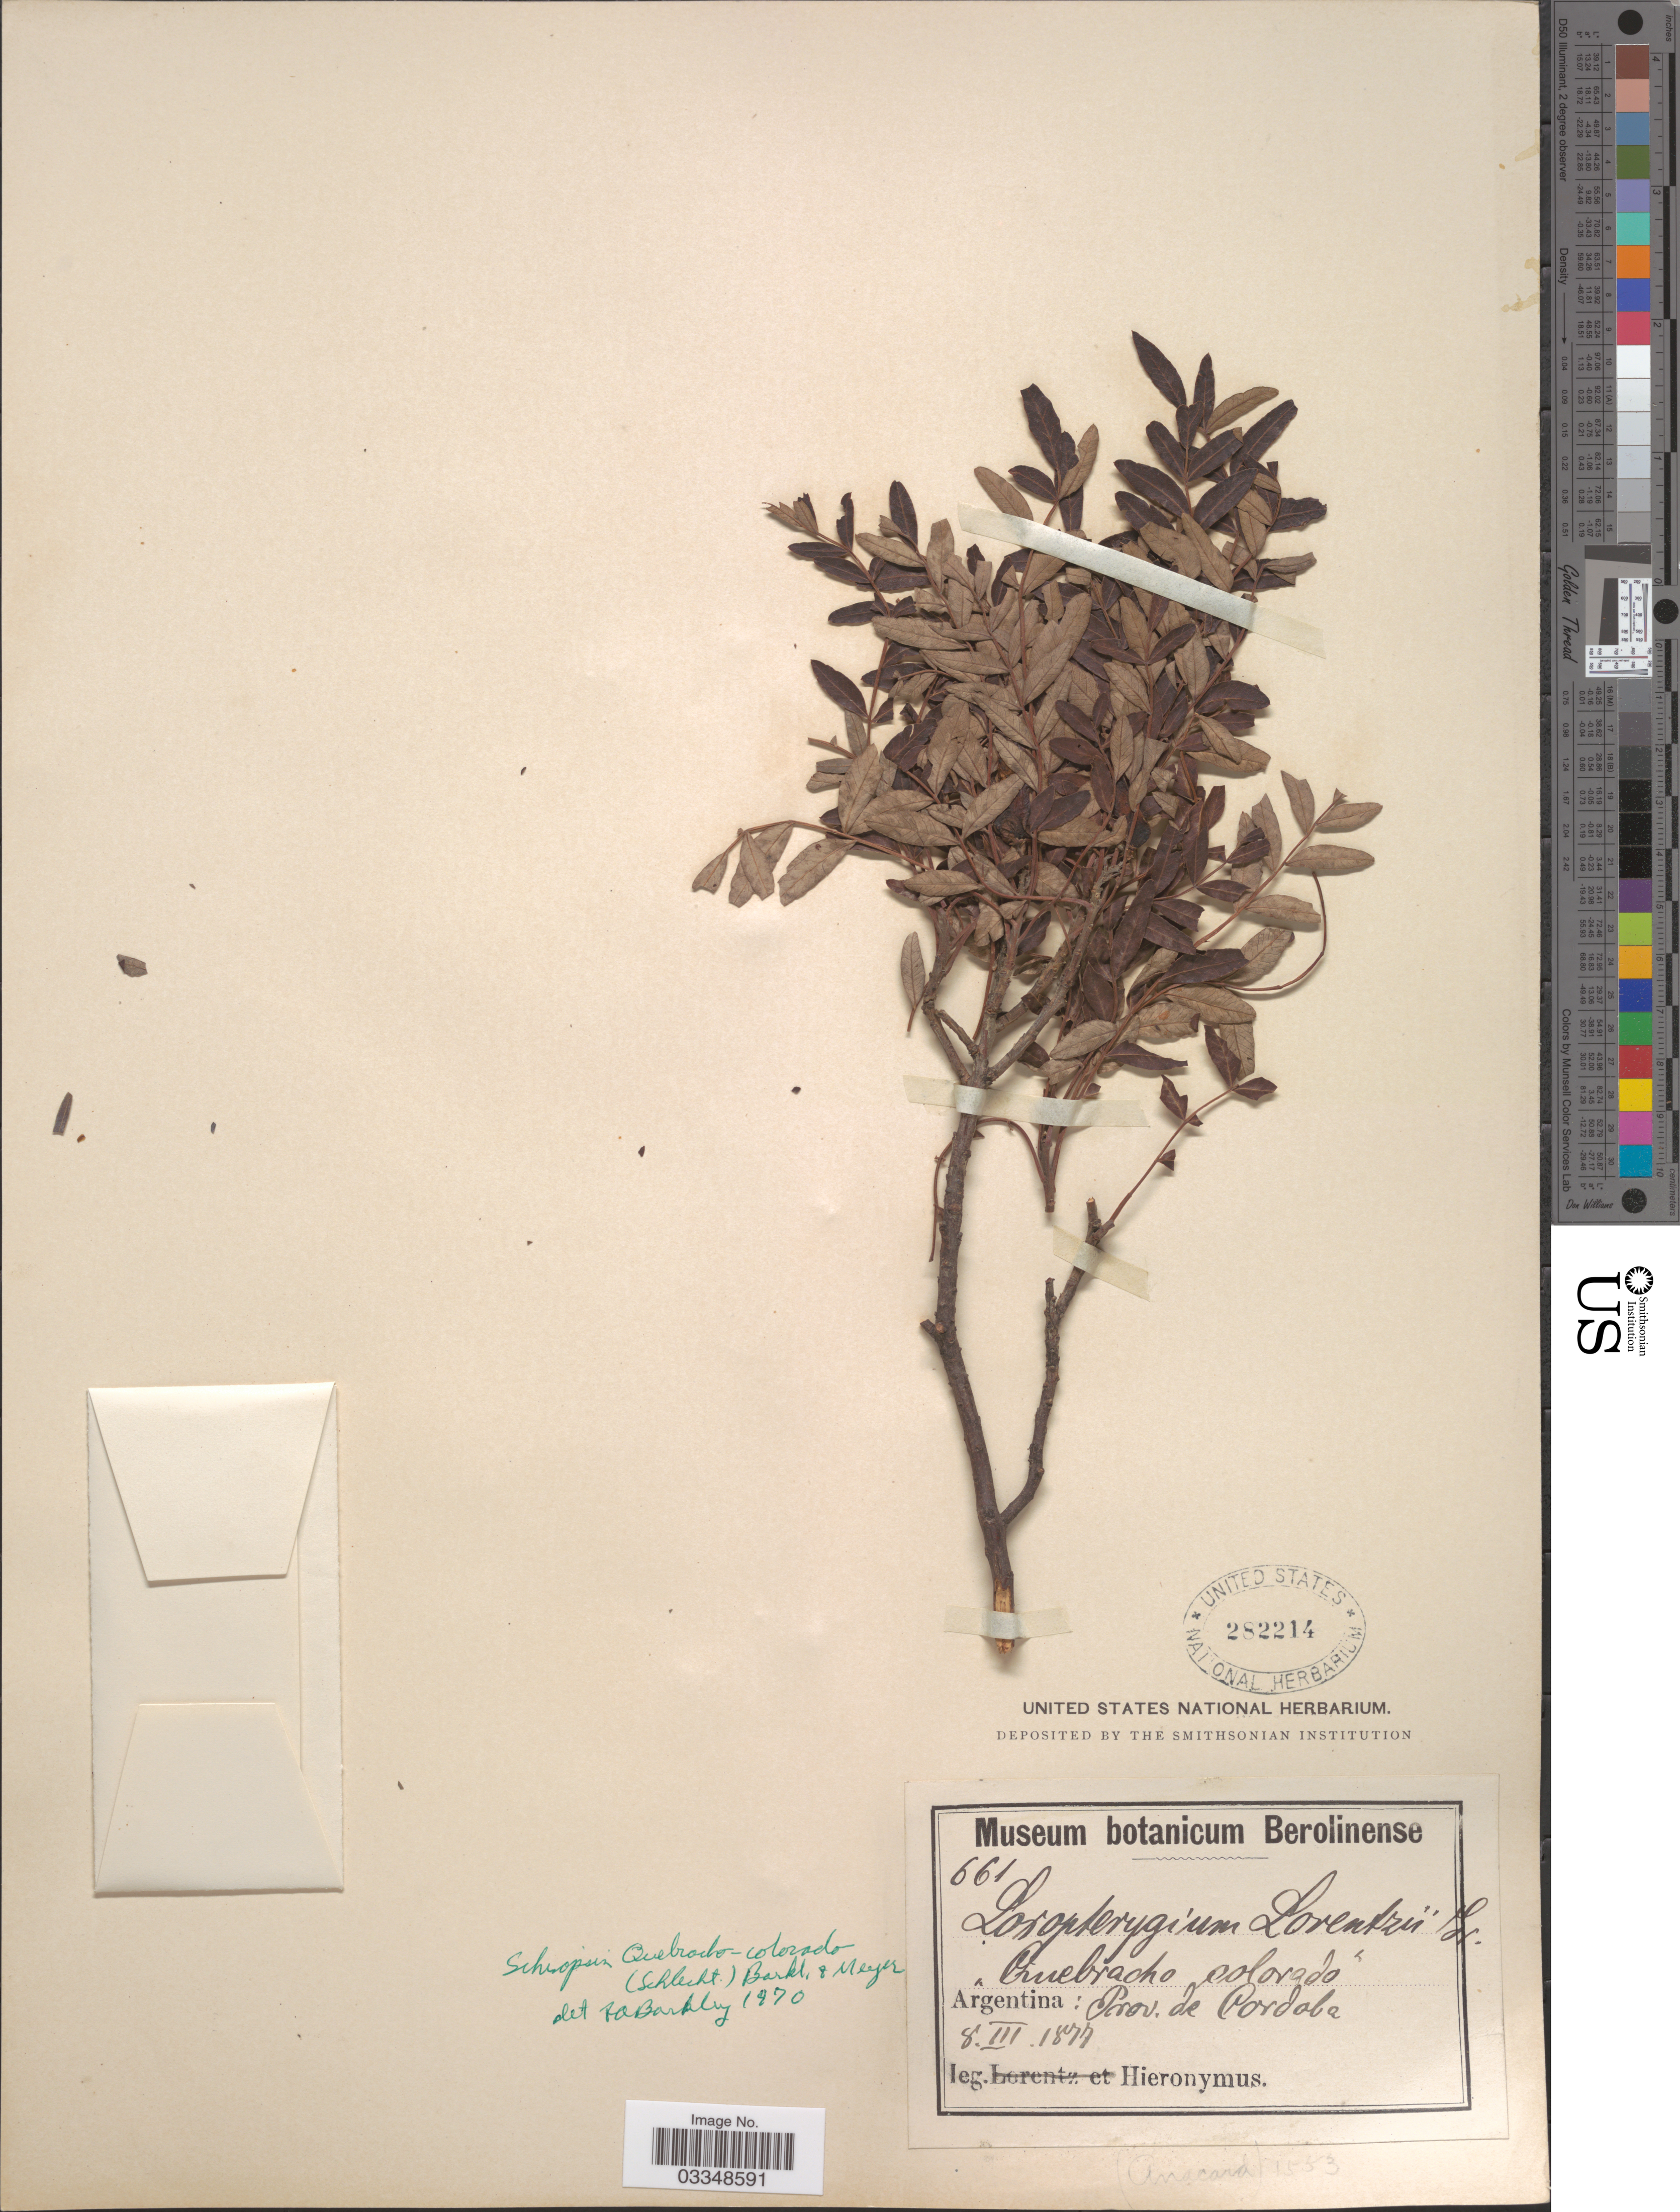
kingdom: Plantae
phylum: Tracheophyta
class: Magnoliopsida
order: Sapindales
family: Anacardiaceae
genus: Schinopsis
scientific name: Schinopsis quebracho-colorado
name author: F.A. Barkley & T. Mey.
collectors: -. Hieronymus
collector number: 661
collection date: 1877-03-08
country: Argentina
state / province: Cordoba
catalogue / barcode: US 282214